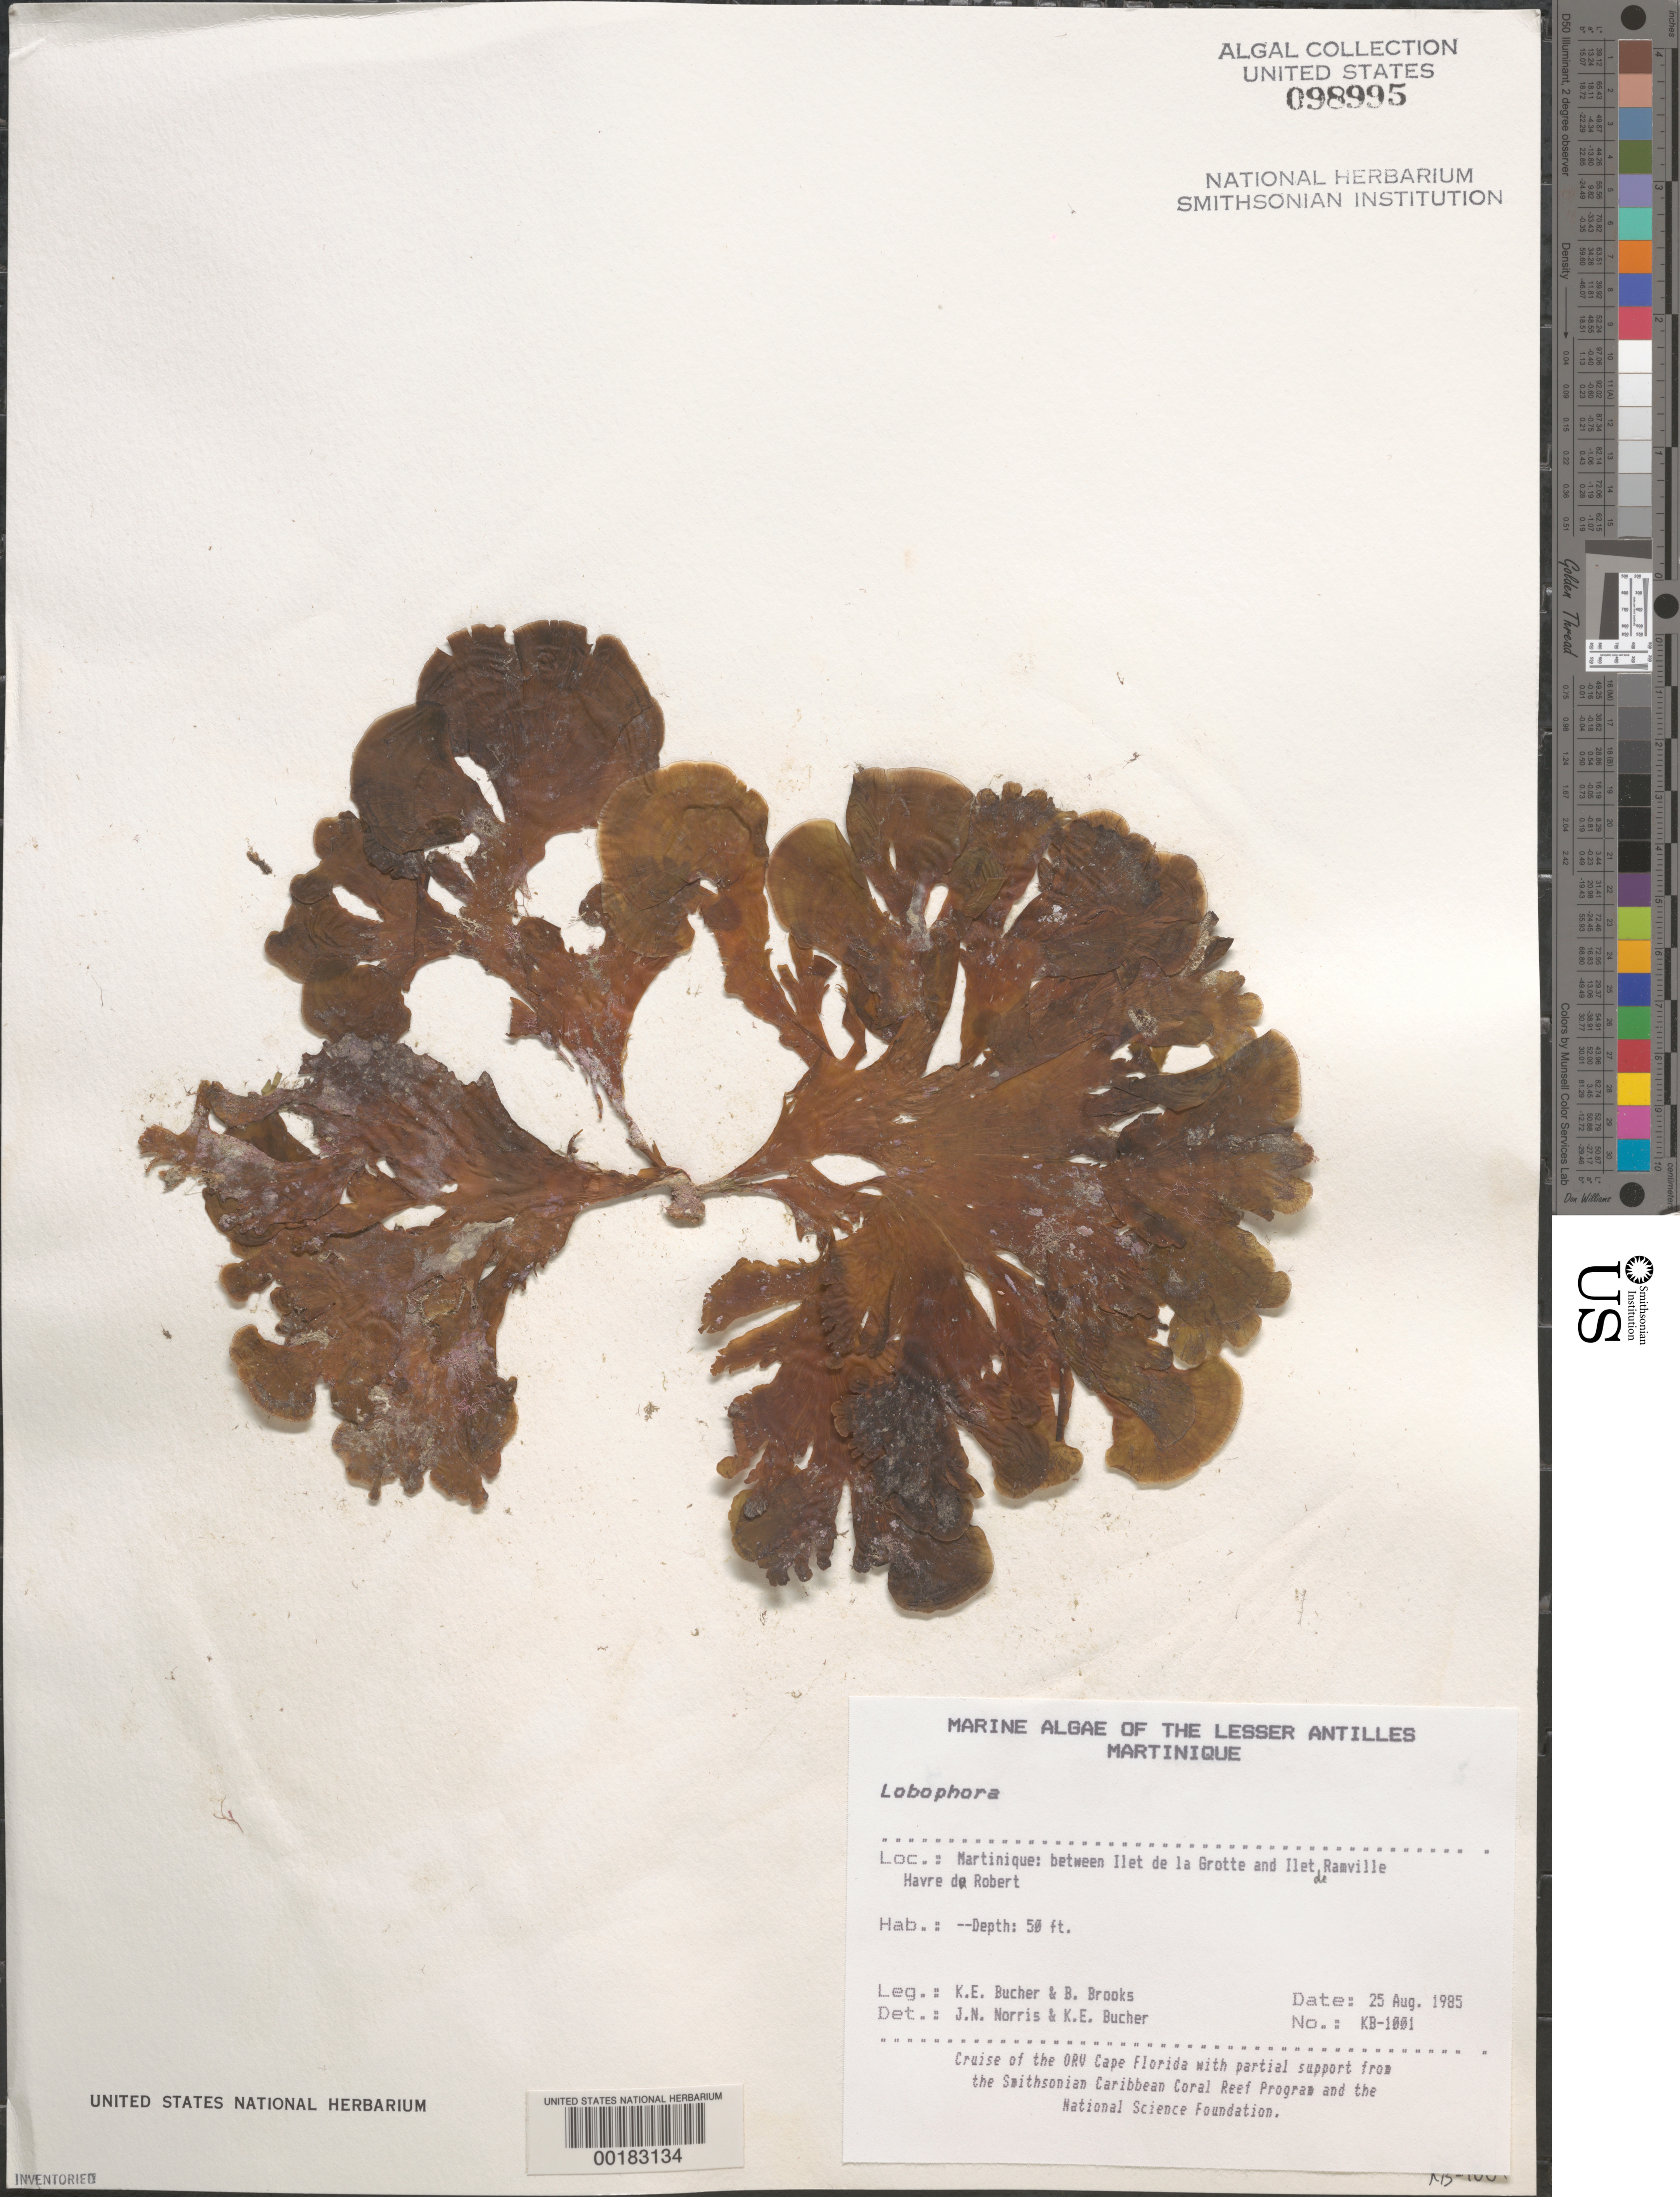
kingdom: Chromista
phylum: Ochrophyta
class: Phaeophyceae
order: Dictyotales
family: Dictyotaceae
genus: Lobophora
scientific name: Lobophora sp.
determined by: Norris, J. N.; Bucher, K. E.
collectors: K. E. Bucher & B. Brooks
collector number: Kb-1001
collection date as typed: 25 Aug 1985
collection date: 1985-08-25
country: Martinique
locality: Between Ilet de la Grotte and Ilet de Ramville, Havre du Robert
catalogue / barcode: US 98995